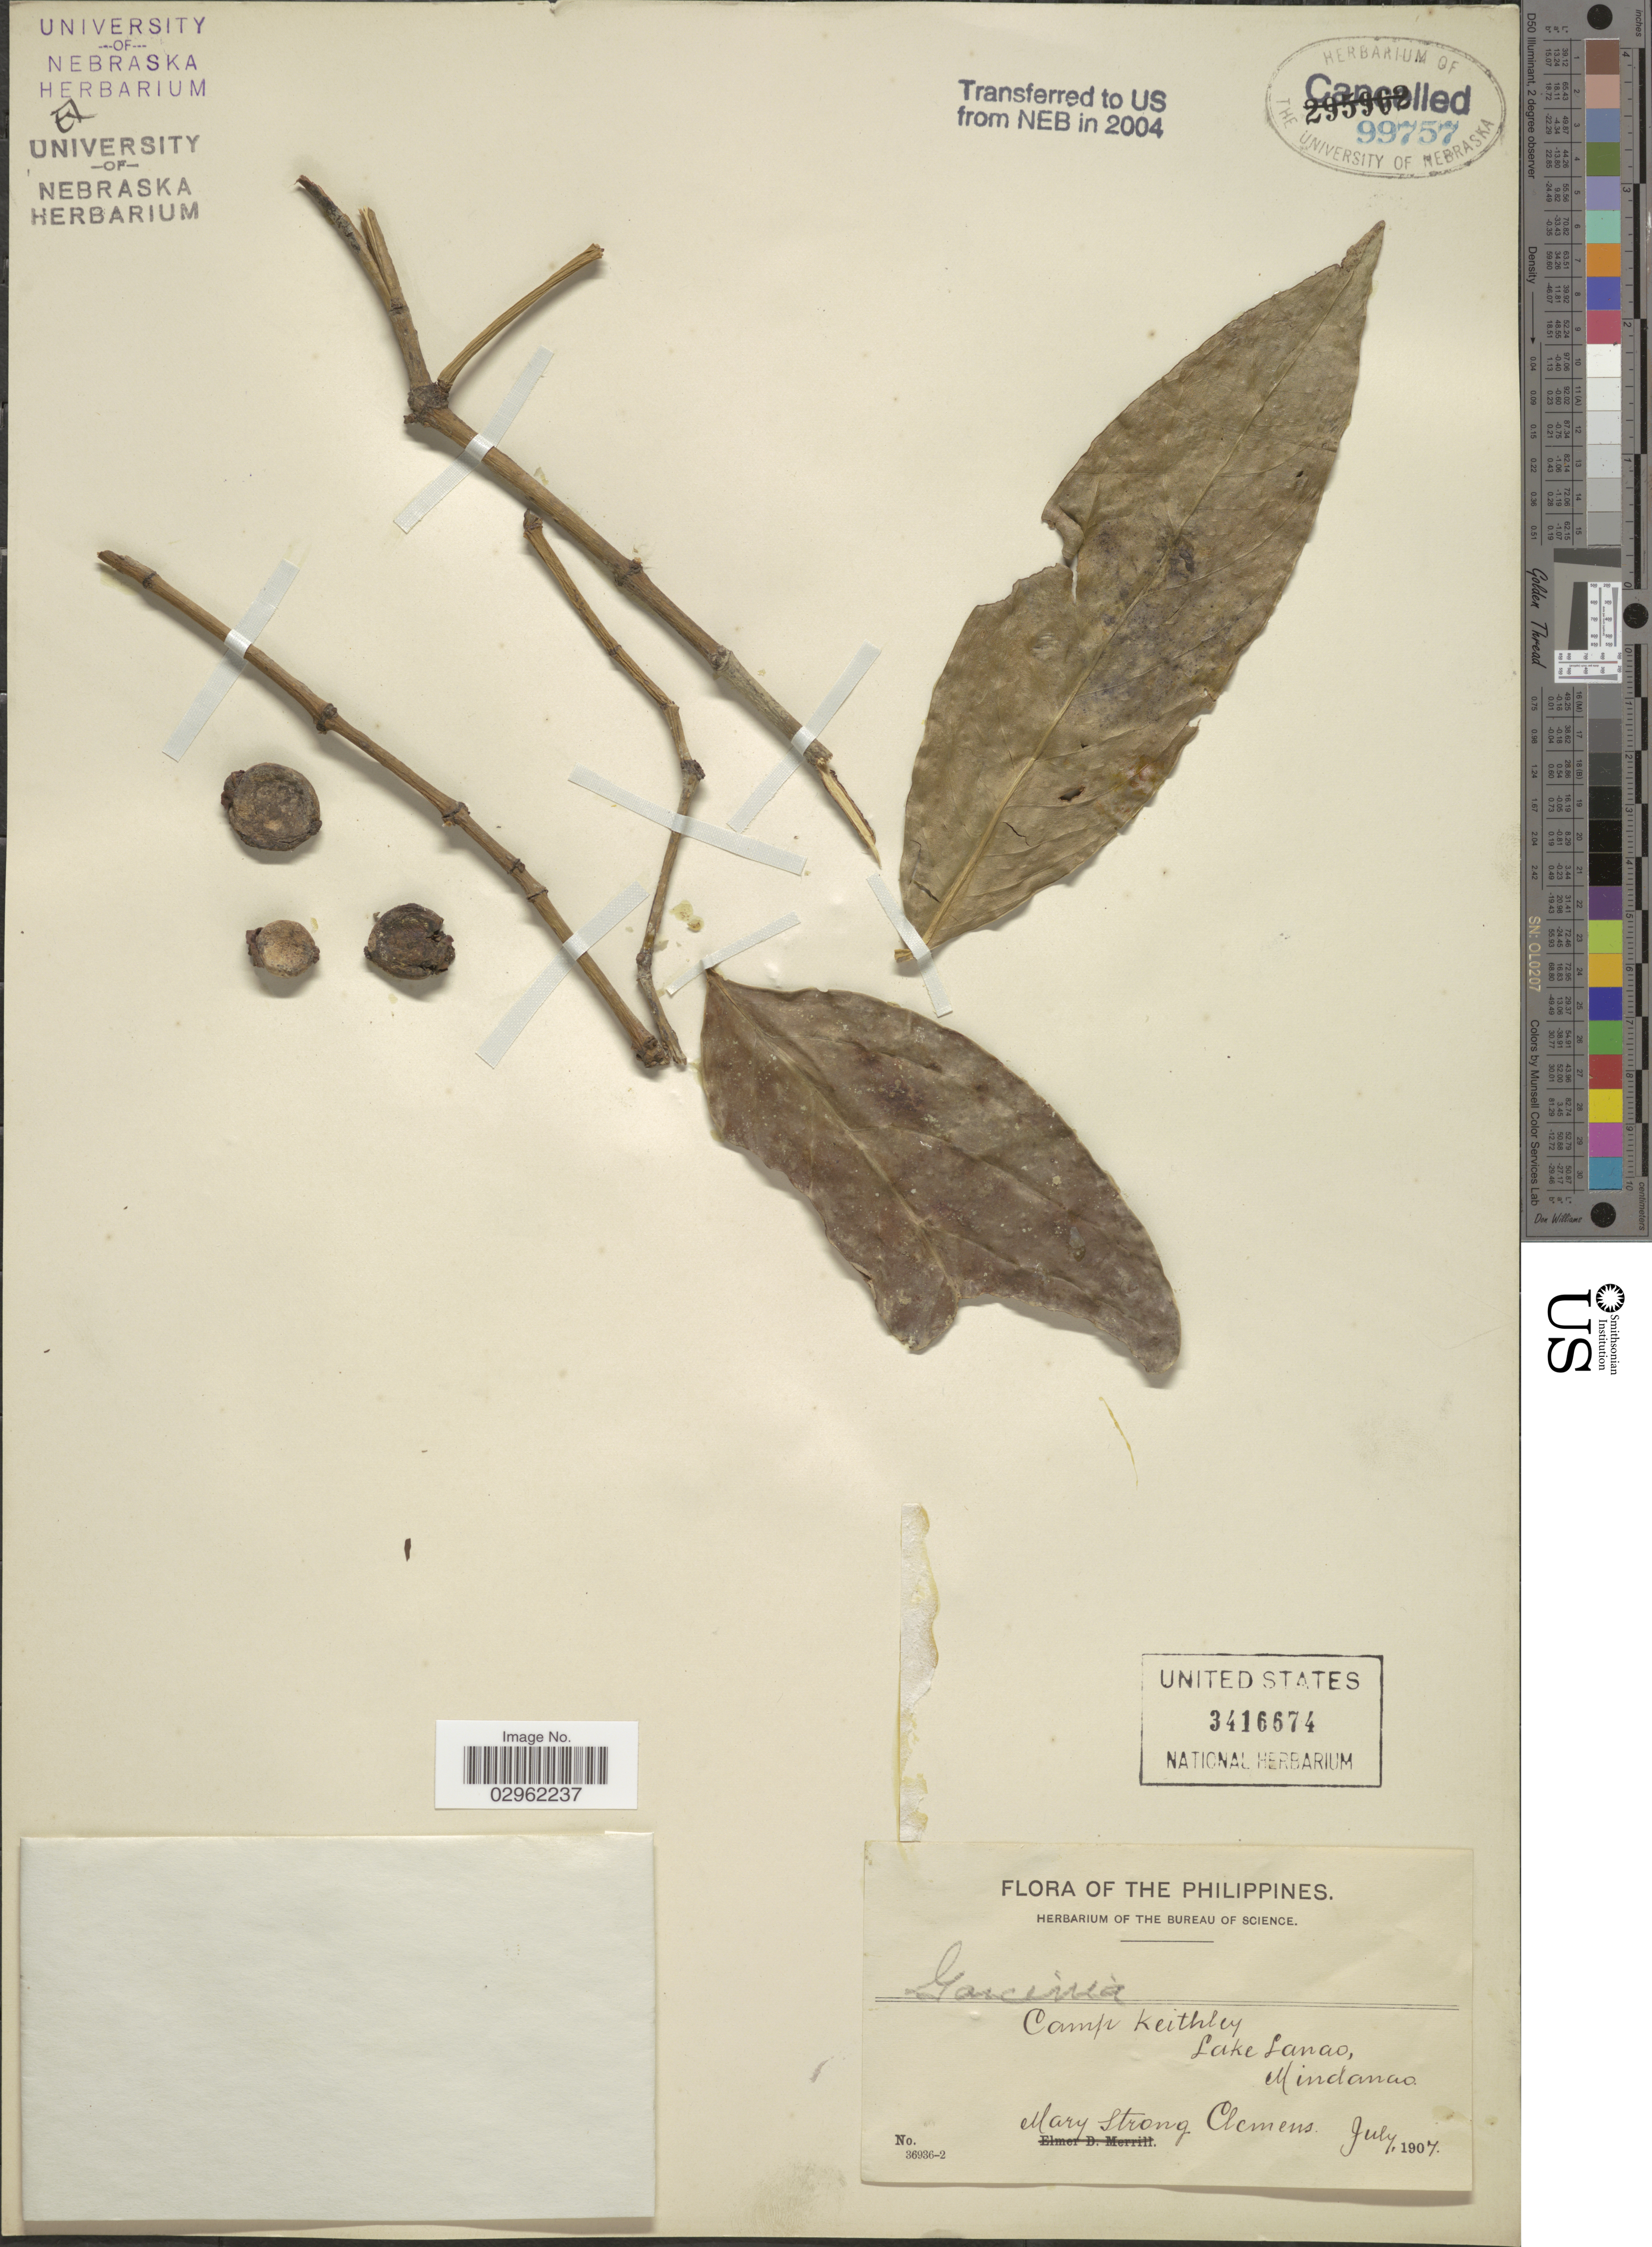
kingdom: Plantae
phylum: Tracheophyta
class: Magnoliopsida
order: Malpighiales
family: Clusiaceae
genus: Garcinia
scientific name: Garcinia sp.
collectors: M. S. Clemens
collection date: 1907-07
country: Philippines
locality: Camp Keithley, Lake Lanao, Mindanao.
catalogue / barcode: US 3416674